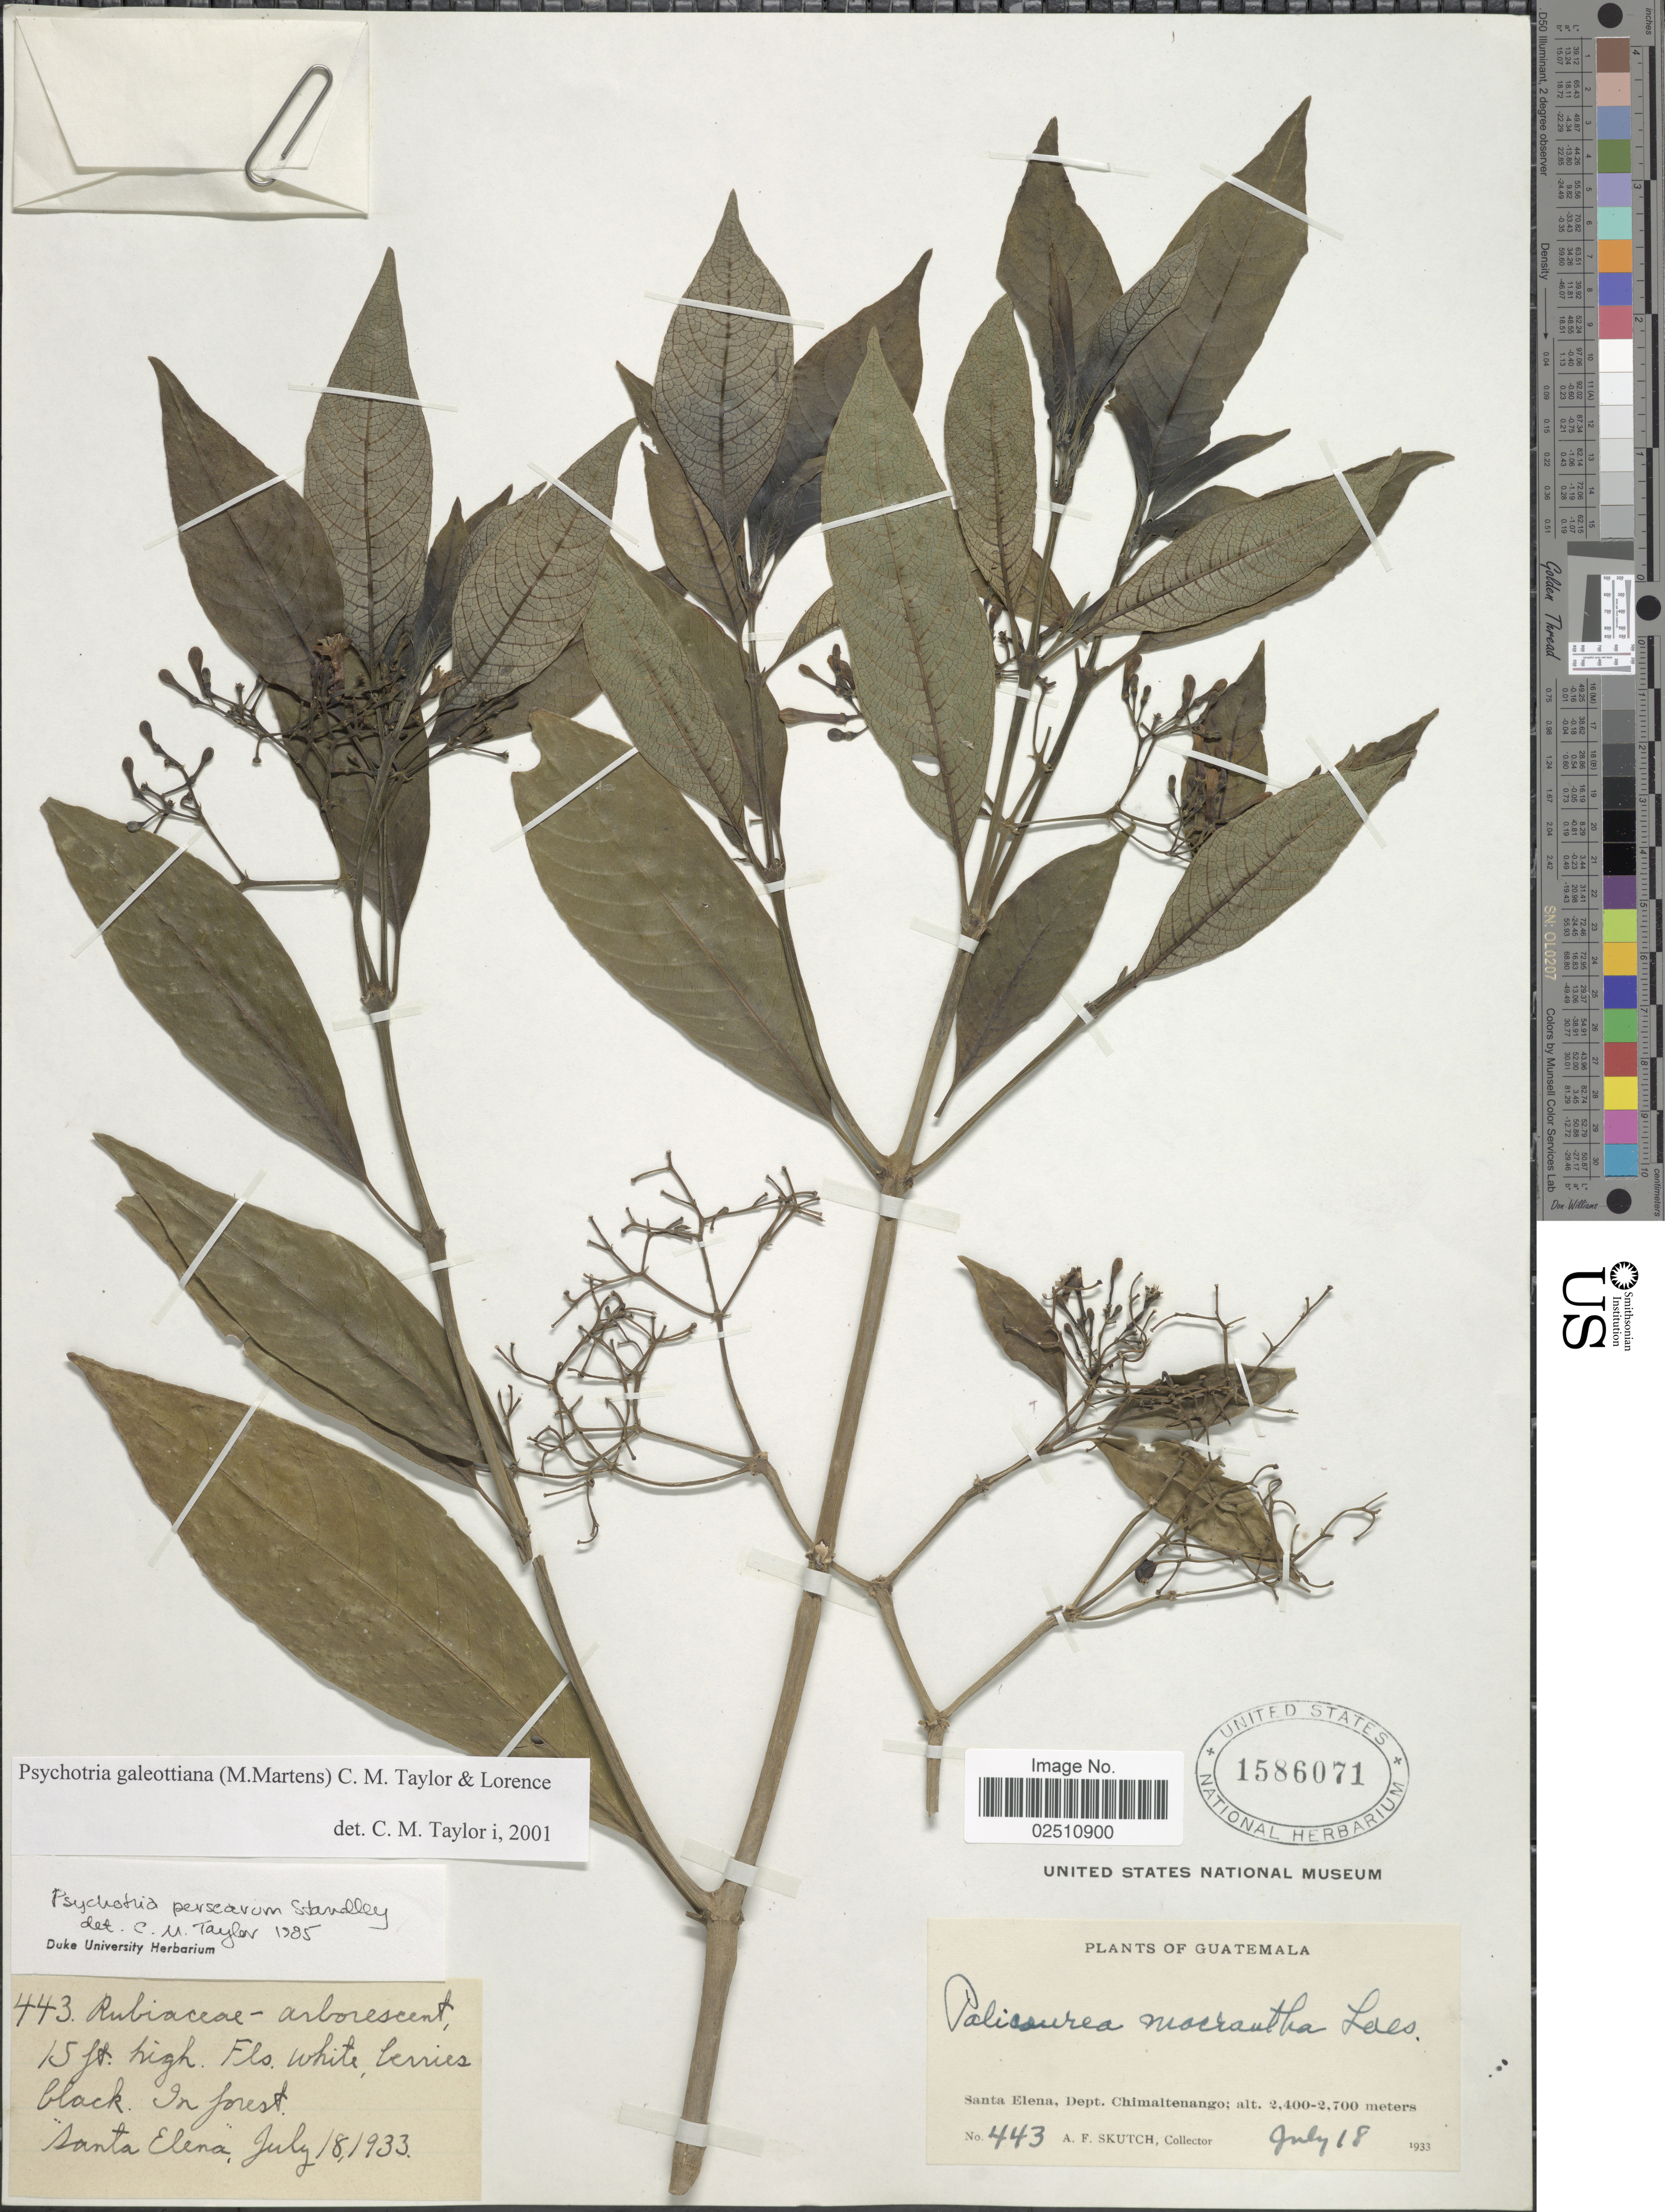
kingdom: Plantae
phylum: Tracheophyta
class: Magnoliopsida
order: Gentianales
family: Rubiaceae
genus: Psychotria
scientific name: Psychotria galeottiana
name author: (M. Martens) C.M. Taylor & Lorence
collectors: A. F. Skutch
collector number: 443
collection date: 1933-07-18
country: Guatemala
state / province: Chimaltenango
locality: Santa Elena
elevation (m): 2400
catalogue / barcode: US 1586071